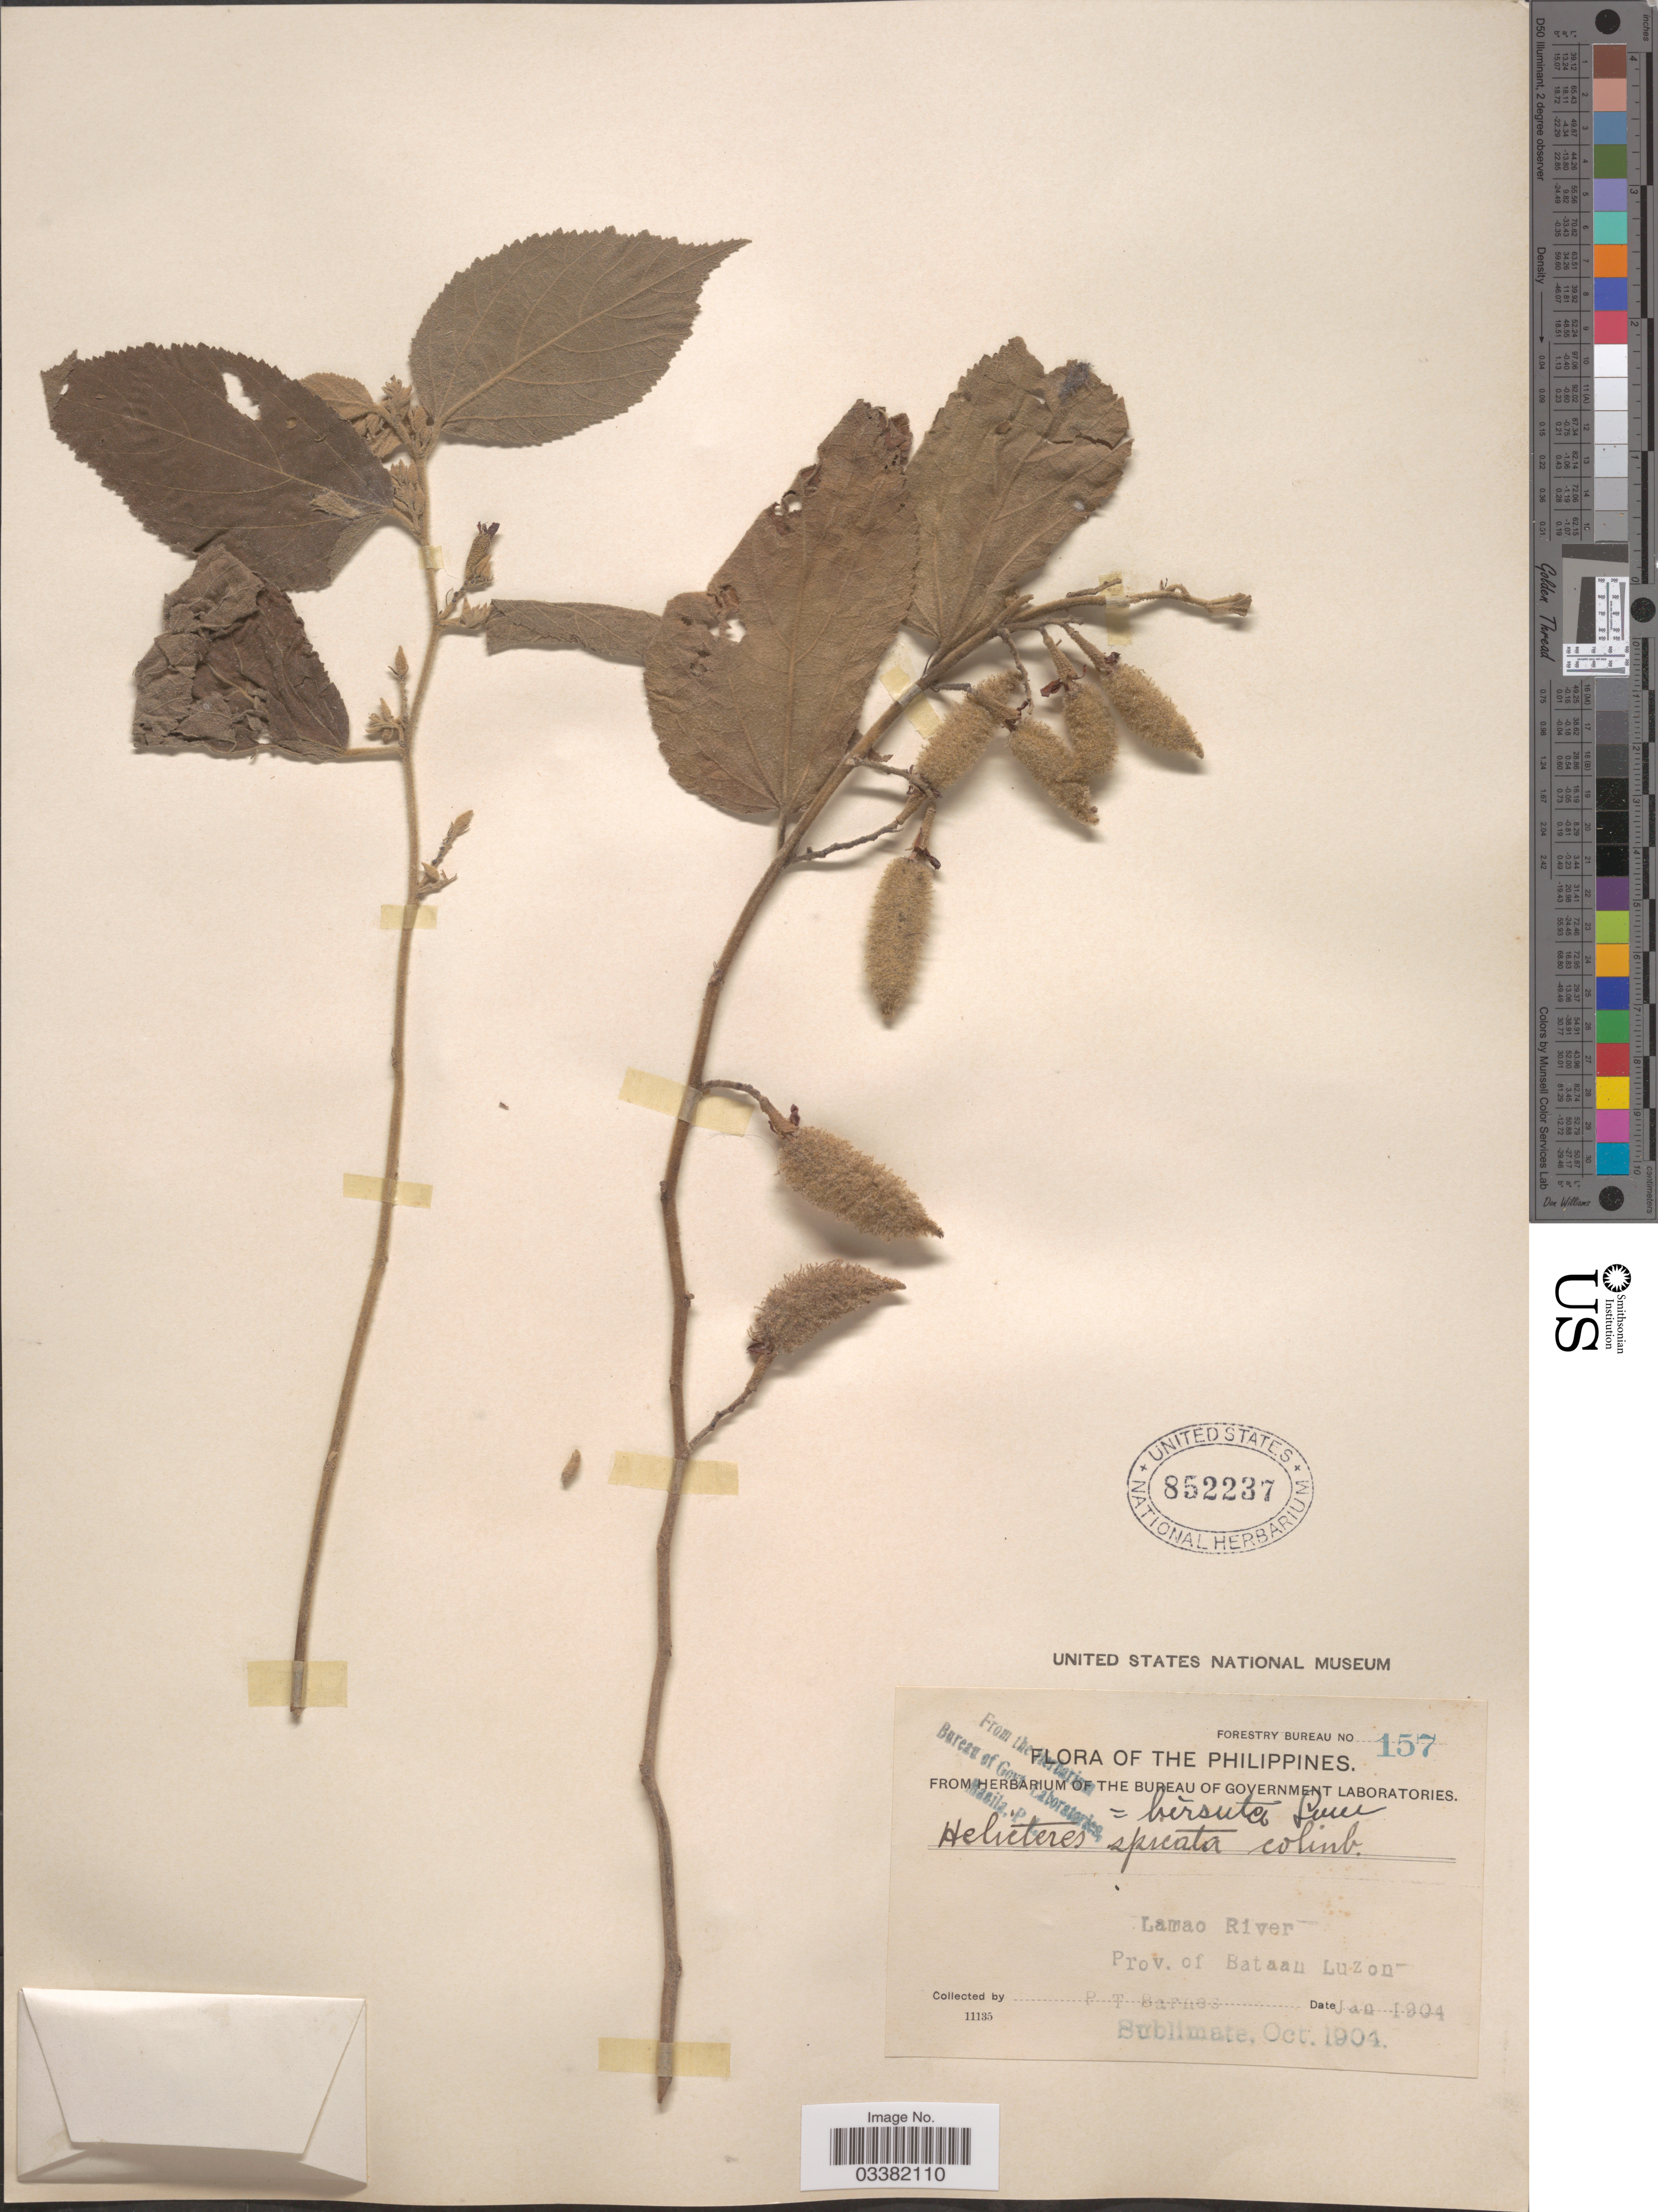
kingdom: Plantae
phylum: Tracheophyta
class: Magnoliopsida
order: Malvales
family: Malvaceae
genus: Helicteres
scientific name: Helicteres hirsuta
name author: Lour.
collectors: P. Barnes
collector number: Forestry Bureau 157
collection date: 1904-01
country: Philippines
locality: Lamao River. Prov. of Bataan Luzon.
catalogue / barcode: US 852237